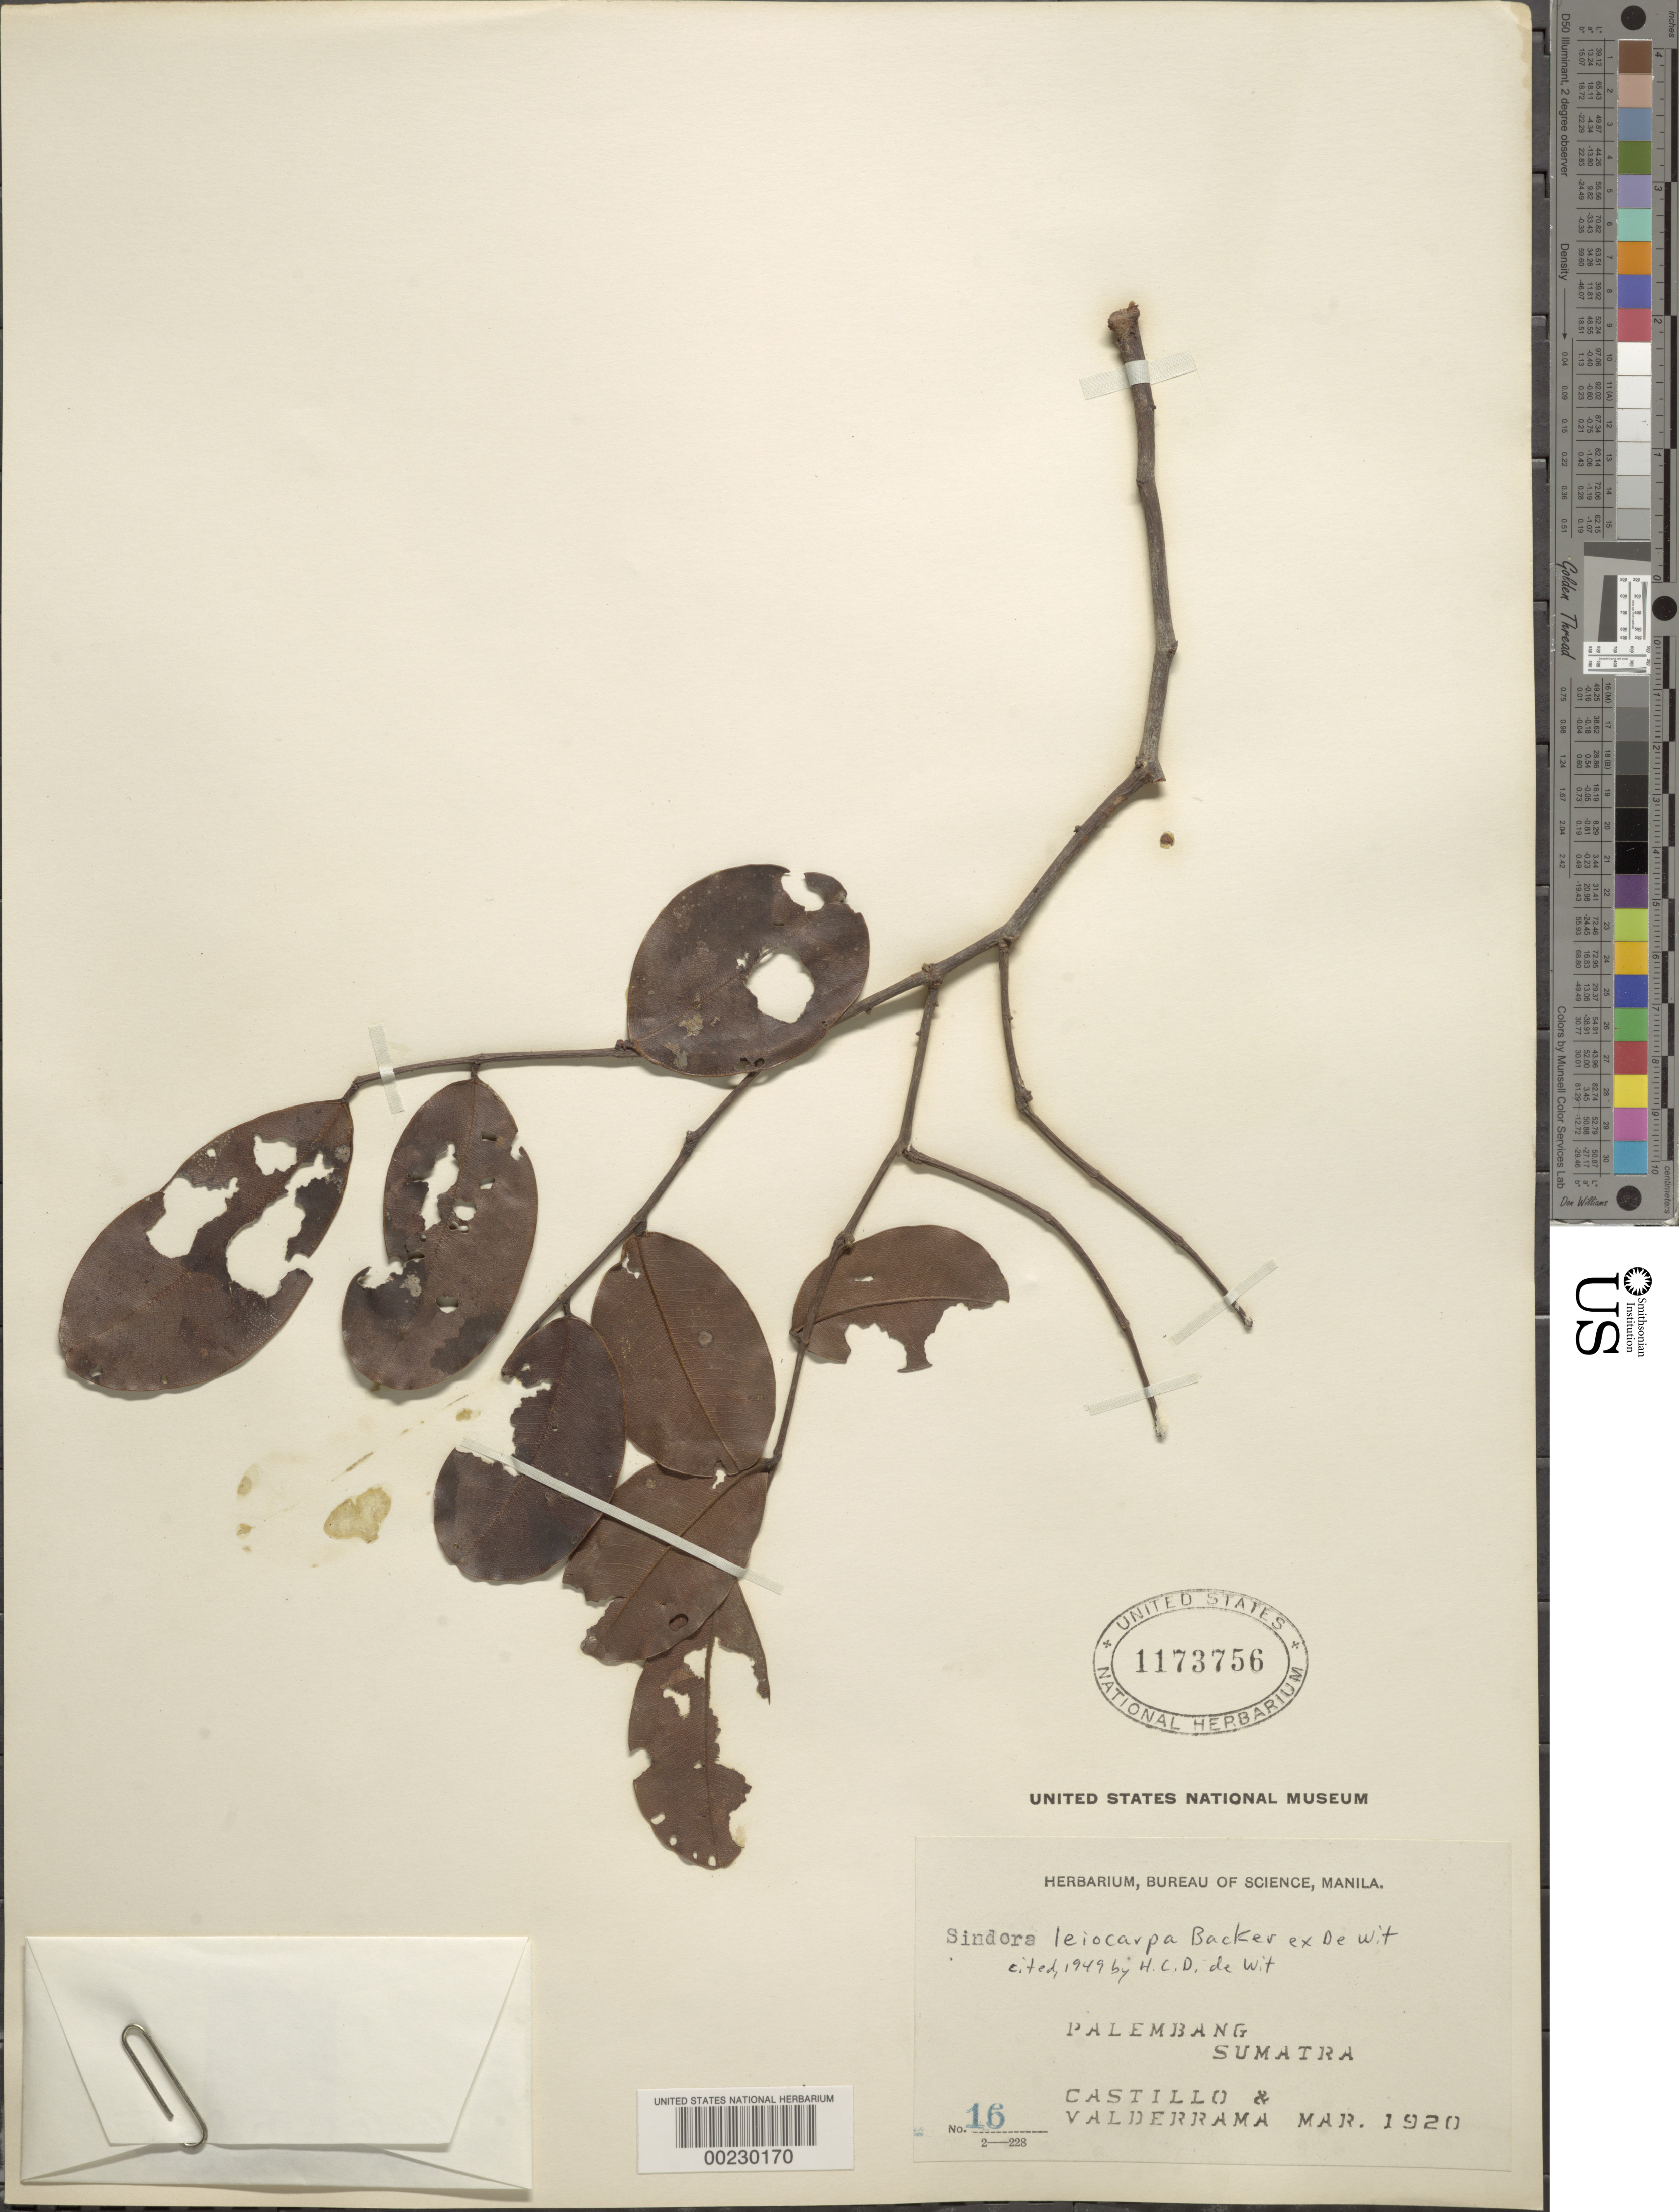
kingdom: Plantae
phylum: Tracheophyta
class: Magnoliopsida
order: Fabales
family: Fabaceae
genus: Sindora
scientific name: Sindora leiocarpa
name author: de Wit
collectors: M. Castillo & -. Valderrama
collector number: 16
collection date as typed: Mar 1920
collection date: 1920-03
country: Indonesia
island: Sumatra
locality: Palembang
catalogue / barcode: US 1173756